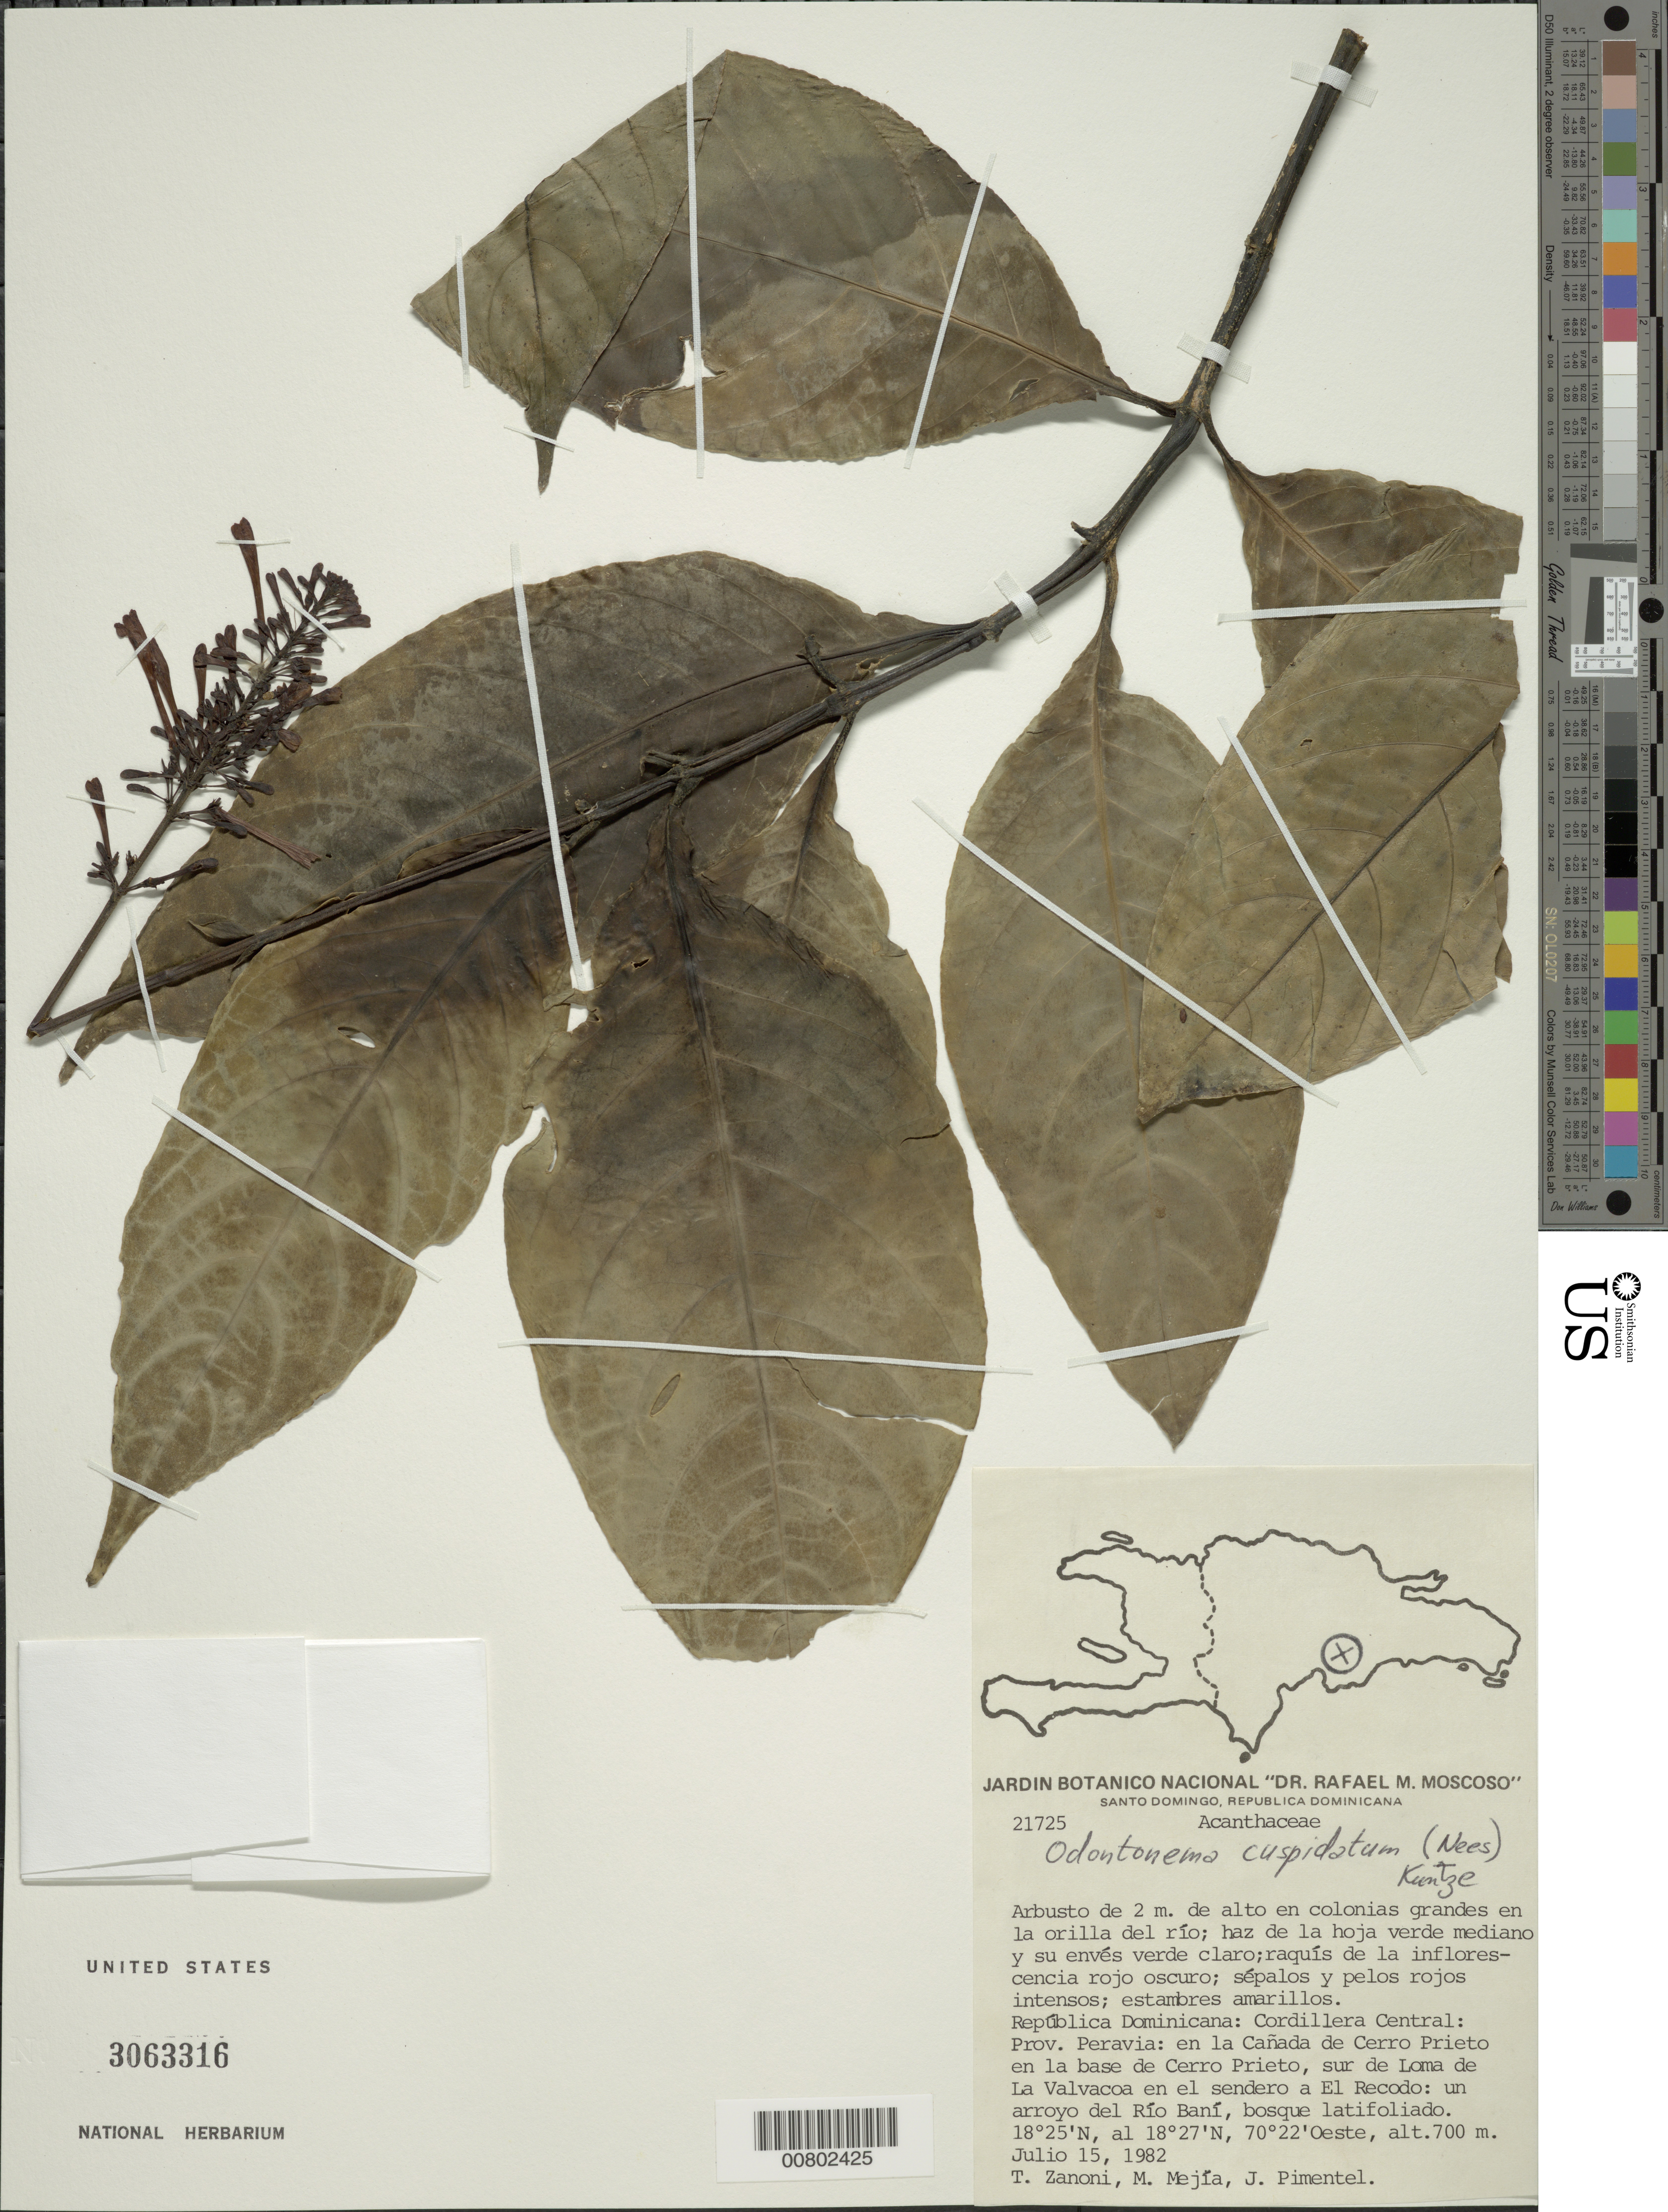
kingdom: Plantae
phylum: Tracheophyta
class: Magnoliopsida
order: Lamiales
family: Acanthaceae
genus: Odontonema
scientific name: Odontonema cuspidatum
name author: (Nees) Kuntze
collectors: T. A. Zanoni, M. Mejia & J. Pimentel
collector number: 21725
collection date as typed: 15 Jul 1982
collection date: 1982-07-15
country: Dominican Republic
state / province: Peravia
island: Hispaniola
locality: Cordillera Central, en la Cañada de Cerro Prieto en la base de Cerro Prieto, sur de Loma de La Valvacoa en el sendero a El Recodo; un arroyo del Río Baní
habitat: En la orilla del río, bosque latifoliado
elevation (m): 700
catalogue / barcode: US 3063316